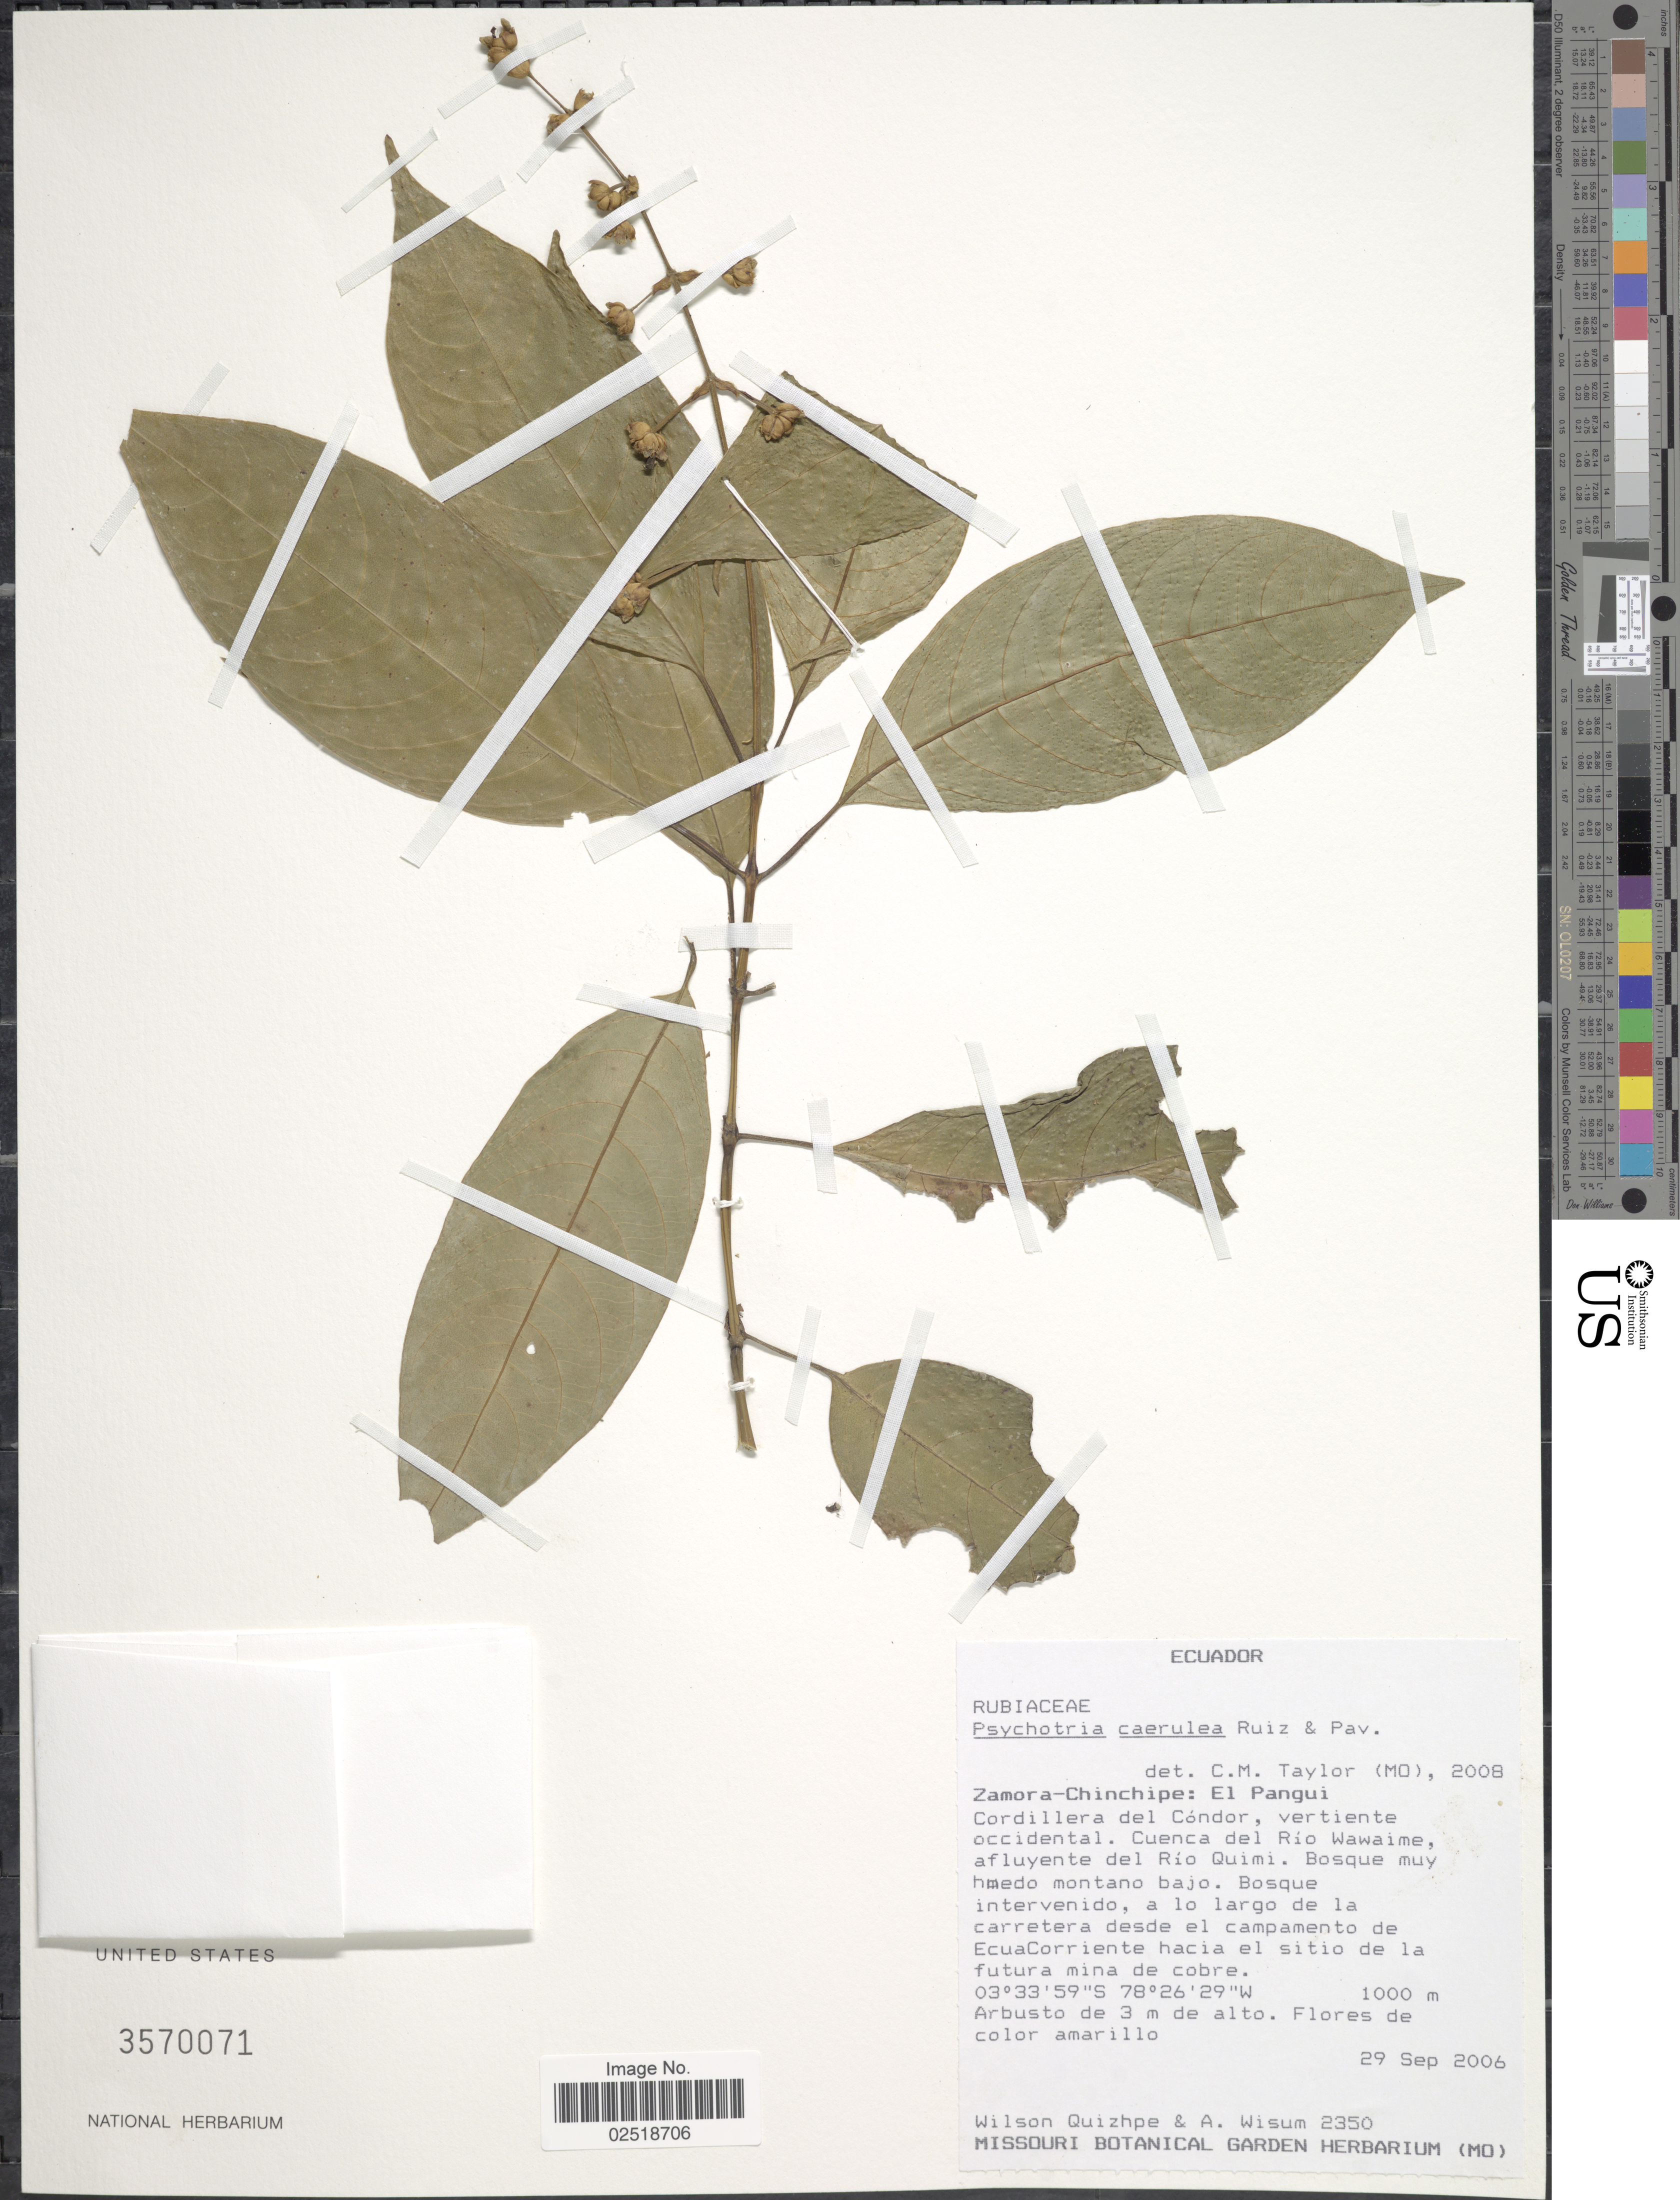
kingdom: Plantae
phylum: Tracheophyta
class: Magnoliopsida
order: Gentianales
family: Rubiaceae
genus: Psychotria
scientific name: Psychotria caerulea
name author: Ruiz & Pav.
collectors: W. Quizhpe & A. Wisum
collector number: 2350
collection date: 2006-09-29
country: Ecuador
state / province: Zamora-Chinchipe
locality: El Pangui, Cordillera del Cóndor, vertiente occidental. Cuenca del Río Wawaime, afluyente del Río Quimi. Bosque muy humedo montano bajo. Bosque intervenido, a lo largo de la carretera desde el campamento de EcuaCorriente hacia el sitio de la futura mina de cobre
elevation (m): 1000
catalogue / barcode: US 3570071